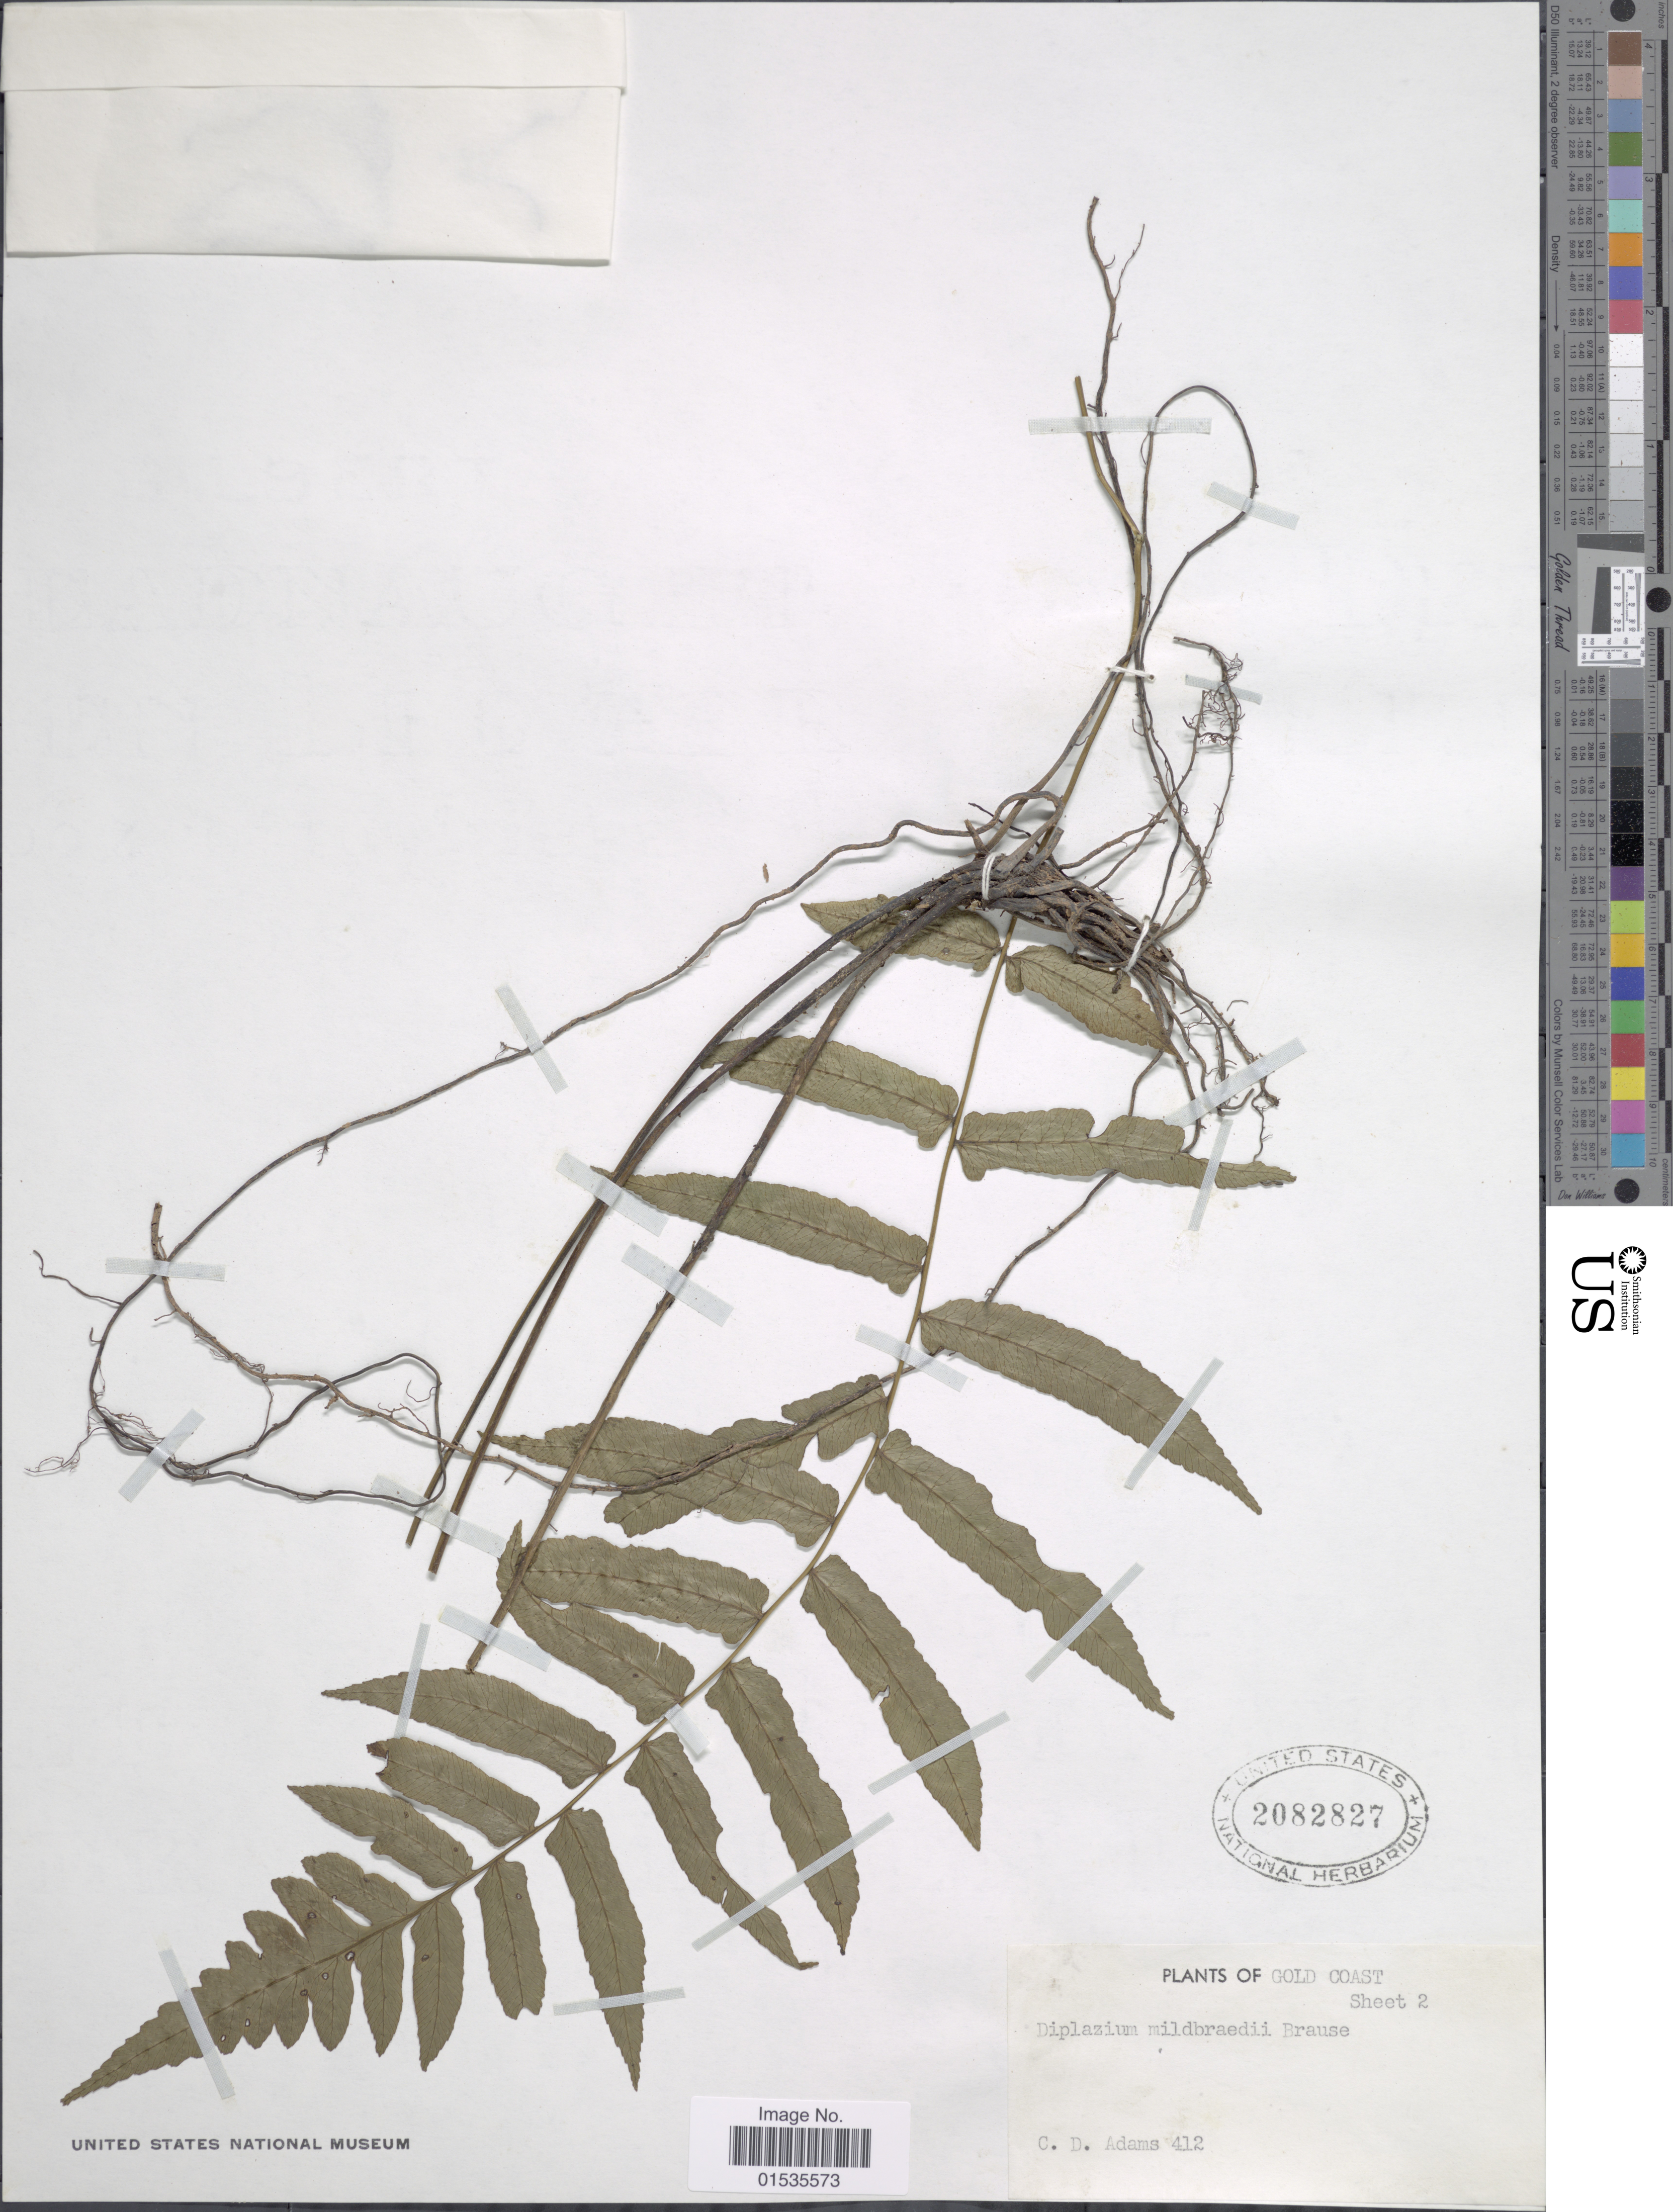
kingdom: Plantae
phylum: Tracheophyta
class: Polypodiopsida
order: Polypodiales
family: Athyriaceae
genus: Diplazium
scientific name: Diplazium mildbraedii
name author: Brause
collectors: C. D. Adams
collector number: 412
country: Ghana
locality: Gold Coast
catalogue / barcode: US 2082827